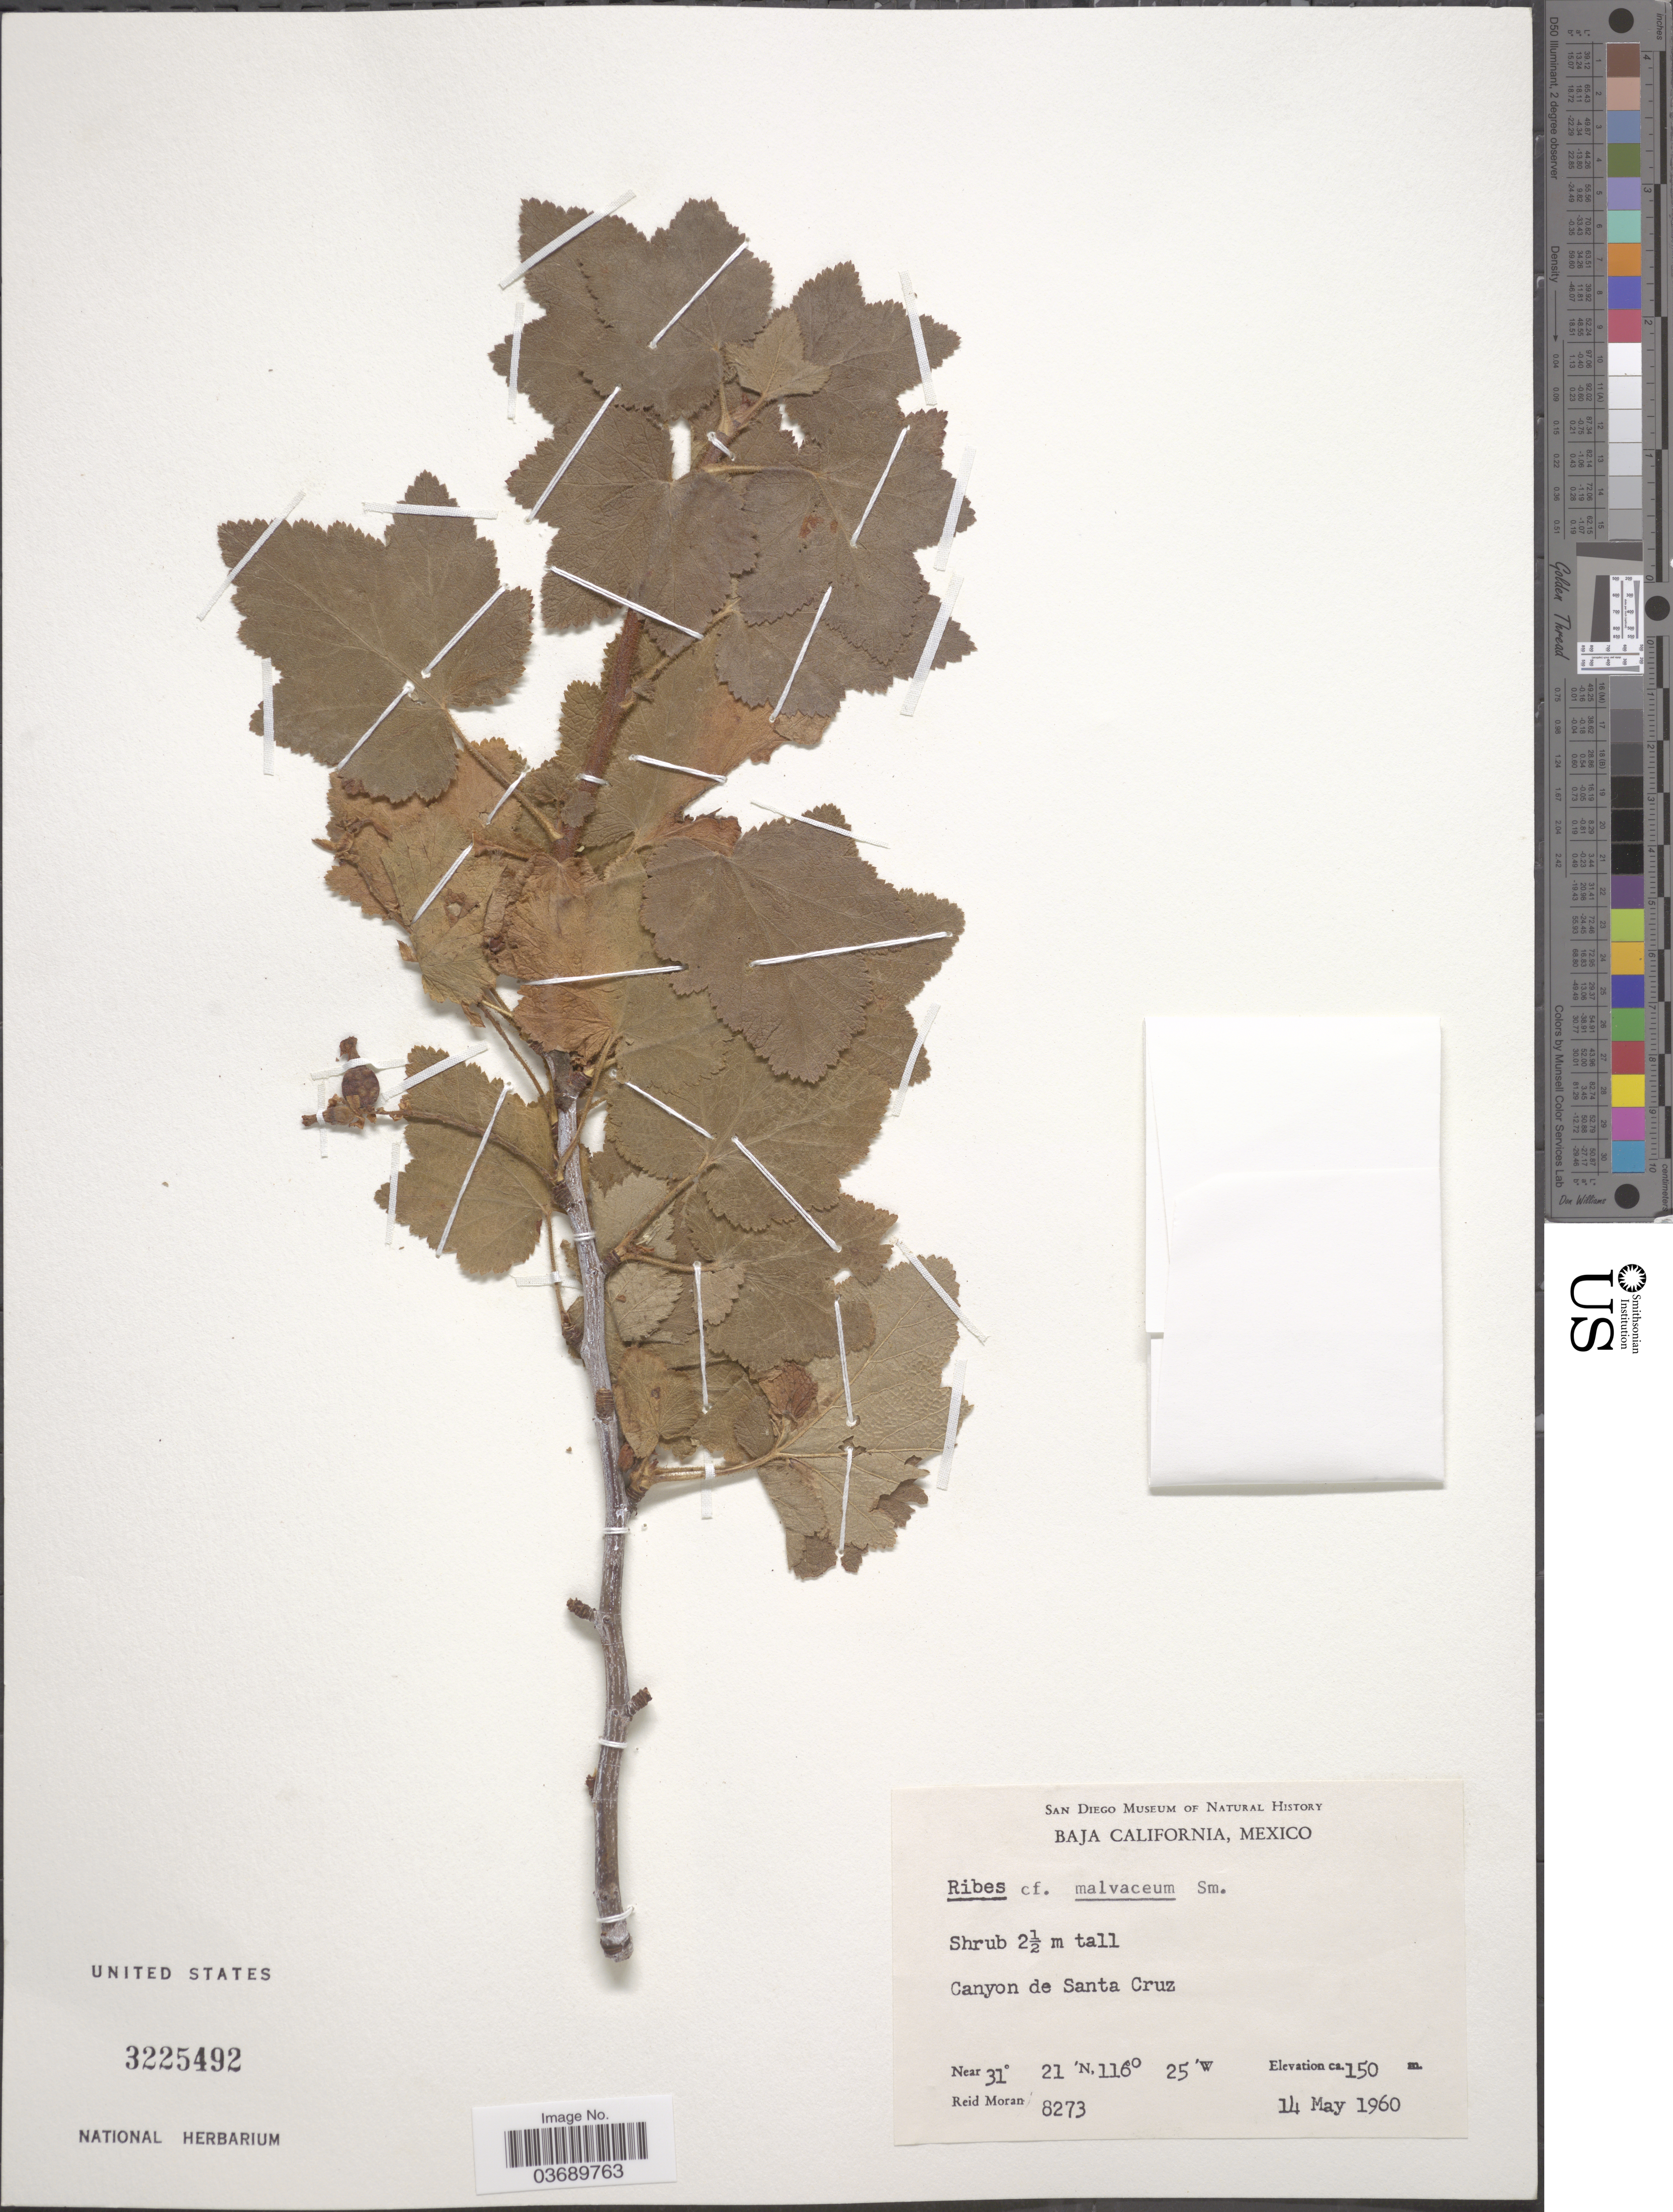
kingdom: Plantae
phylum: Tracheophyta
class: Magnoliopsida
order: Saxifragales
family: Grossulariaceae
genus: Ribes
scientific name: Ribes malvaceum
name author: Sm.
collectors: R. Moran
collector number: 8273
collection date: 1960-05-14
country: Mexico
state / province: Baja California Norte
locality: Canyon de Santa Cruz.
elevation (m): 150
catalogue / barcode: US 3225492